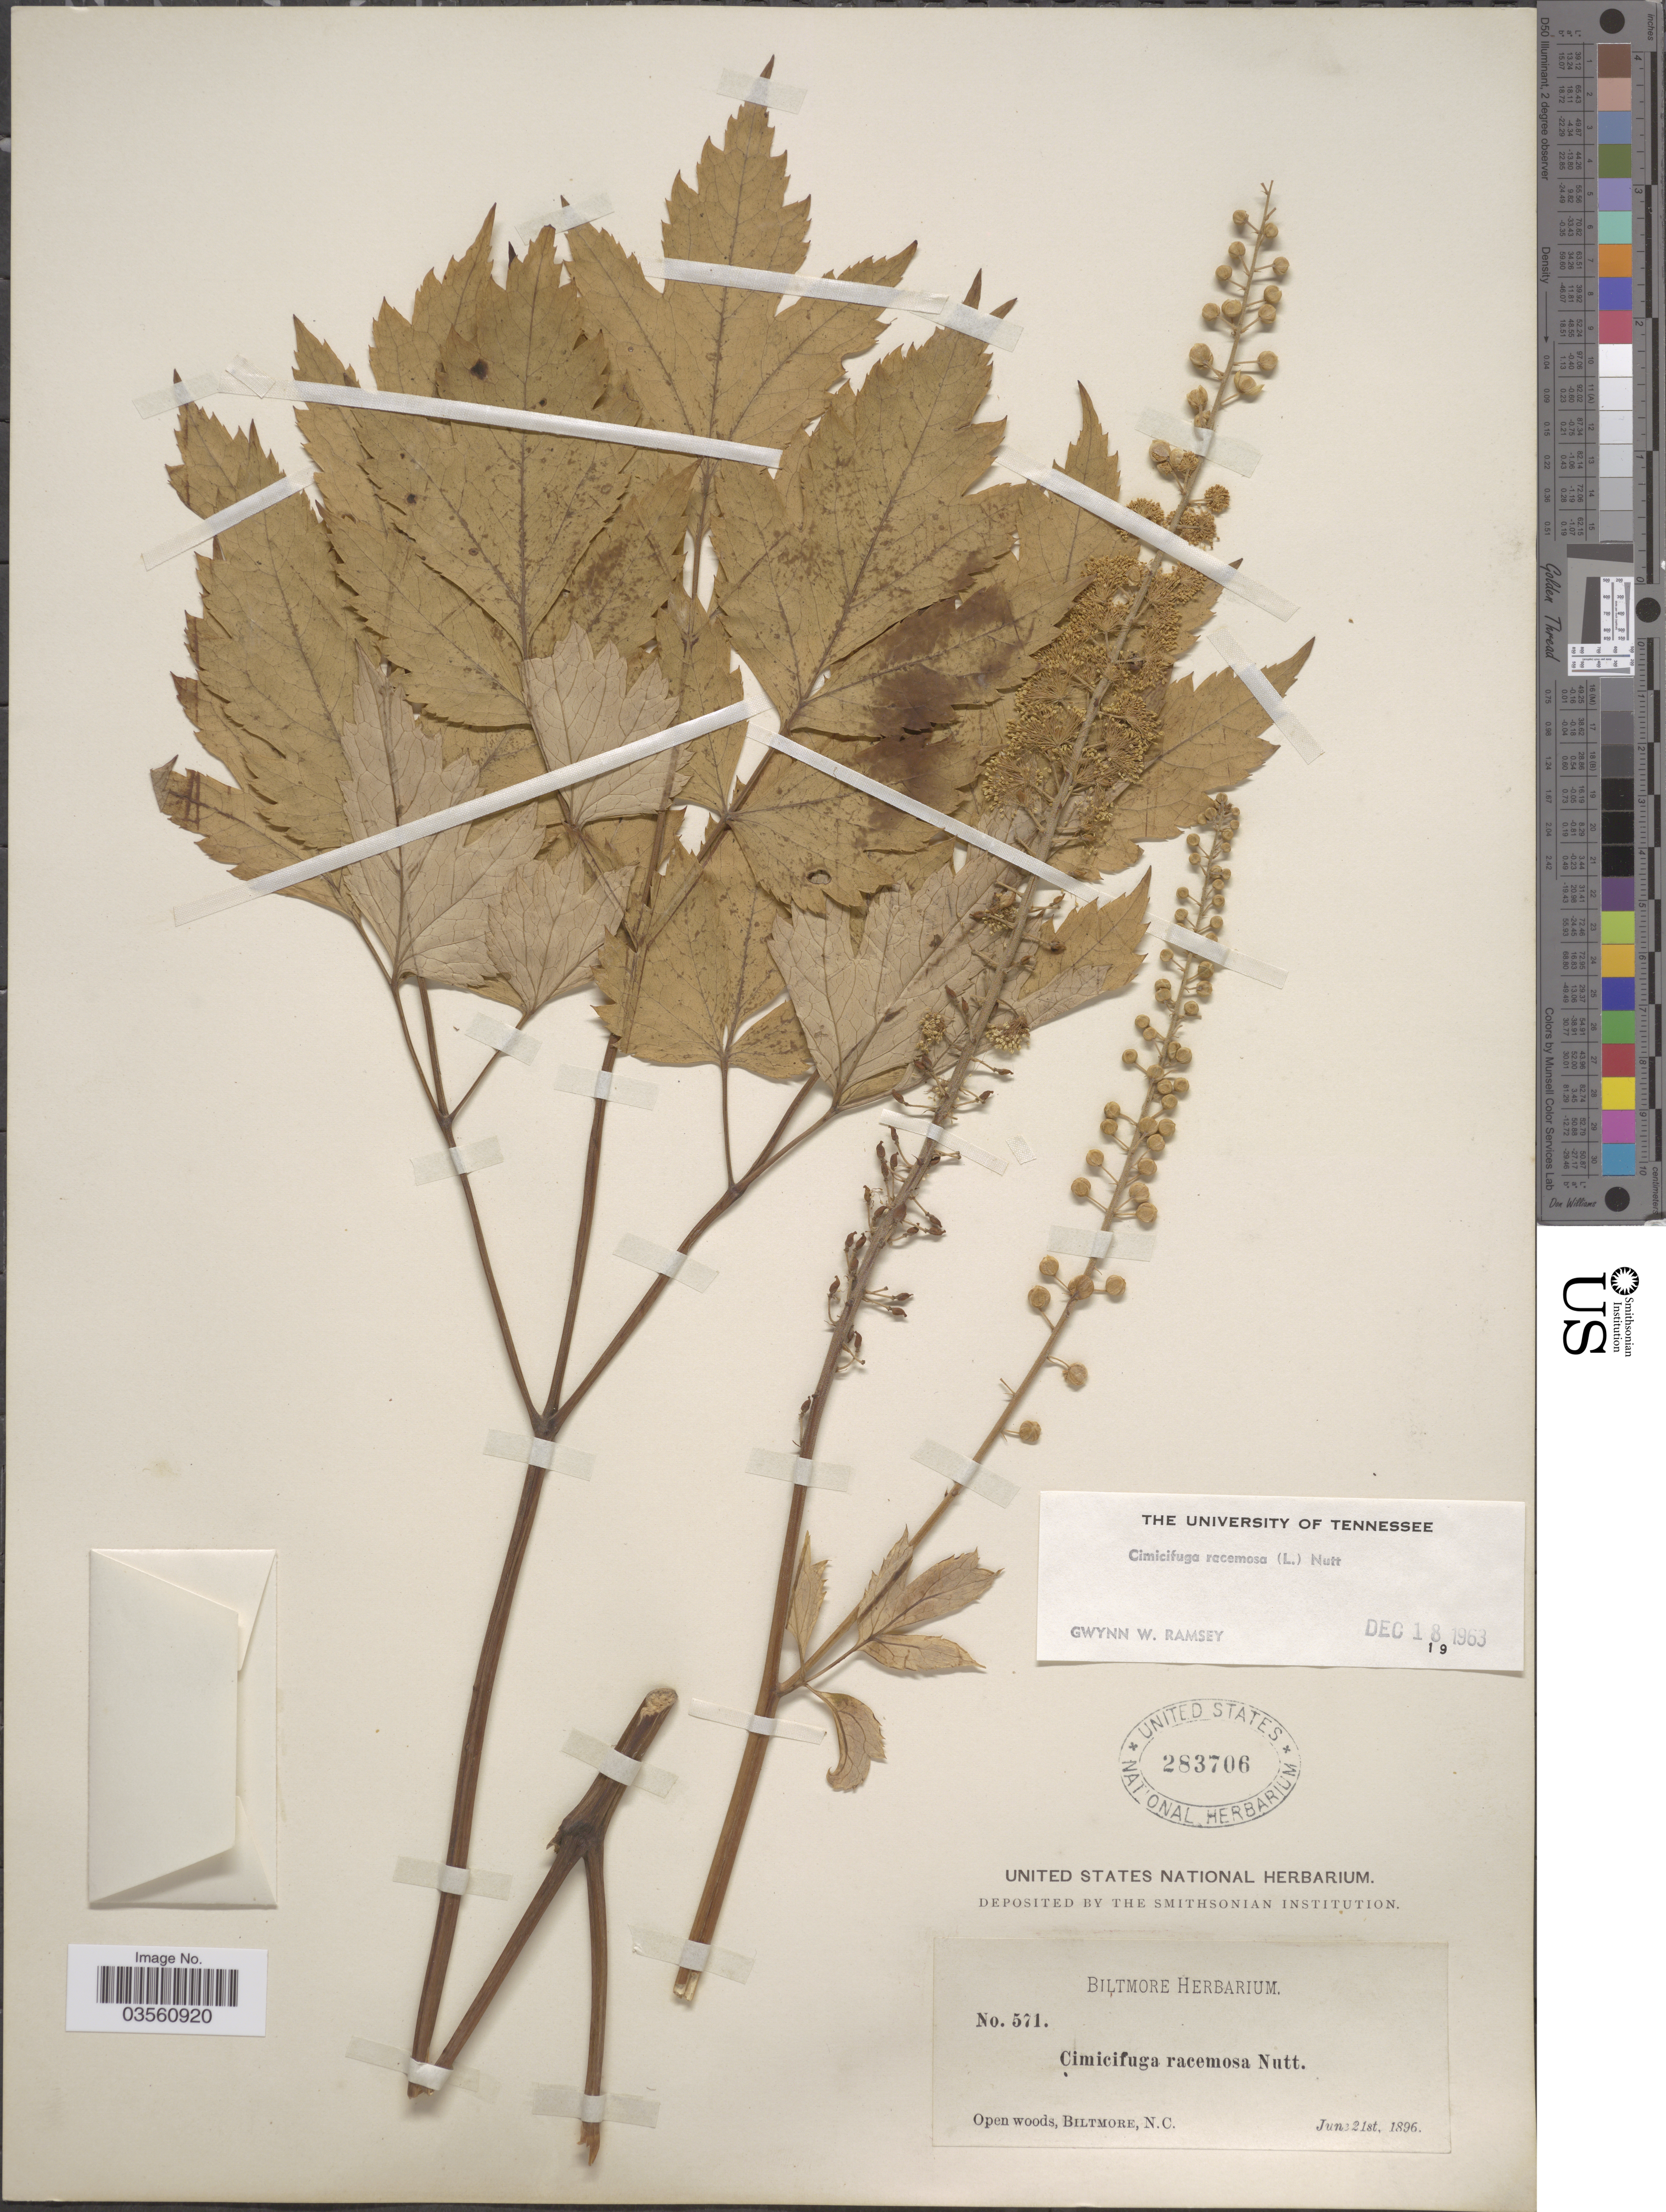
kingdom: Plantae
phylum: Tracheophyta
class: Magnoliopsida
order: Ranunculales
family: Ranunculaceae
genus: Actaea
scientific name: Actaea racemosa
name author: L.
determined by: Strong, M. T., (US), Smithsonian Institution - National Museum of Natural History (UNITED STATES)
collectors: ex herb. Biltmore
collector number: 571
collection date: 1896-06-21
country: United States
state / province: North Carolina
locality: Open woods, Biltmore.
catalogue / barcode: US 283706